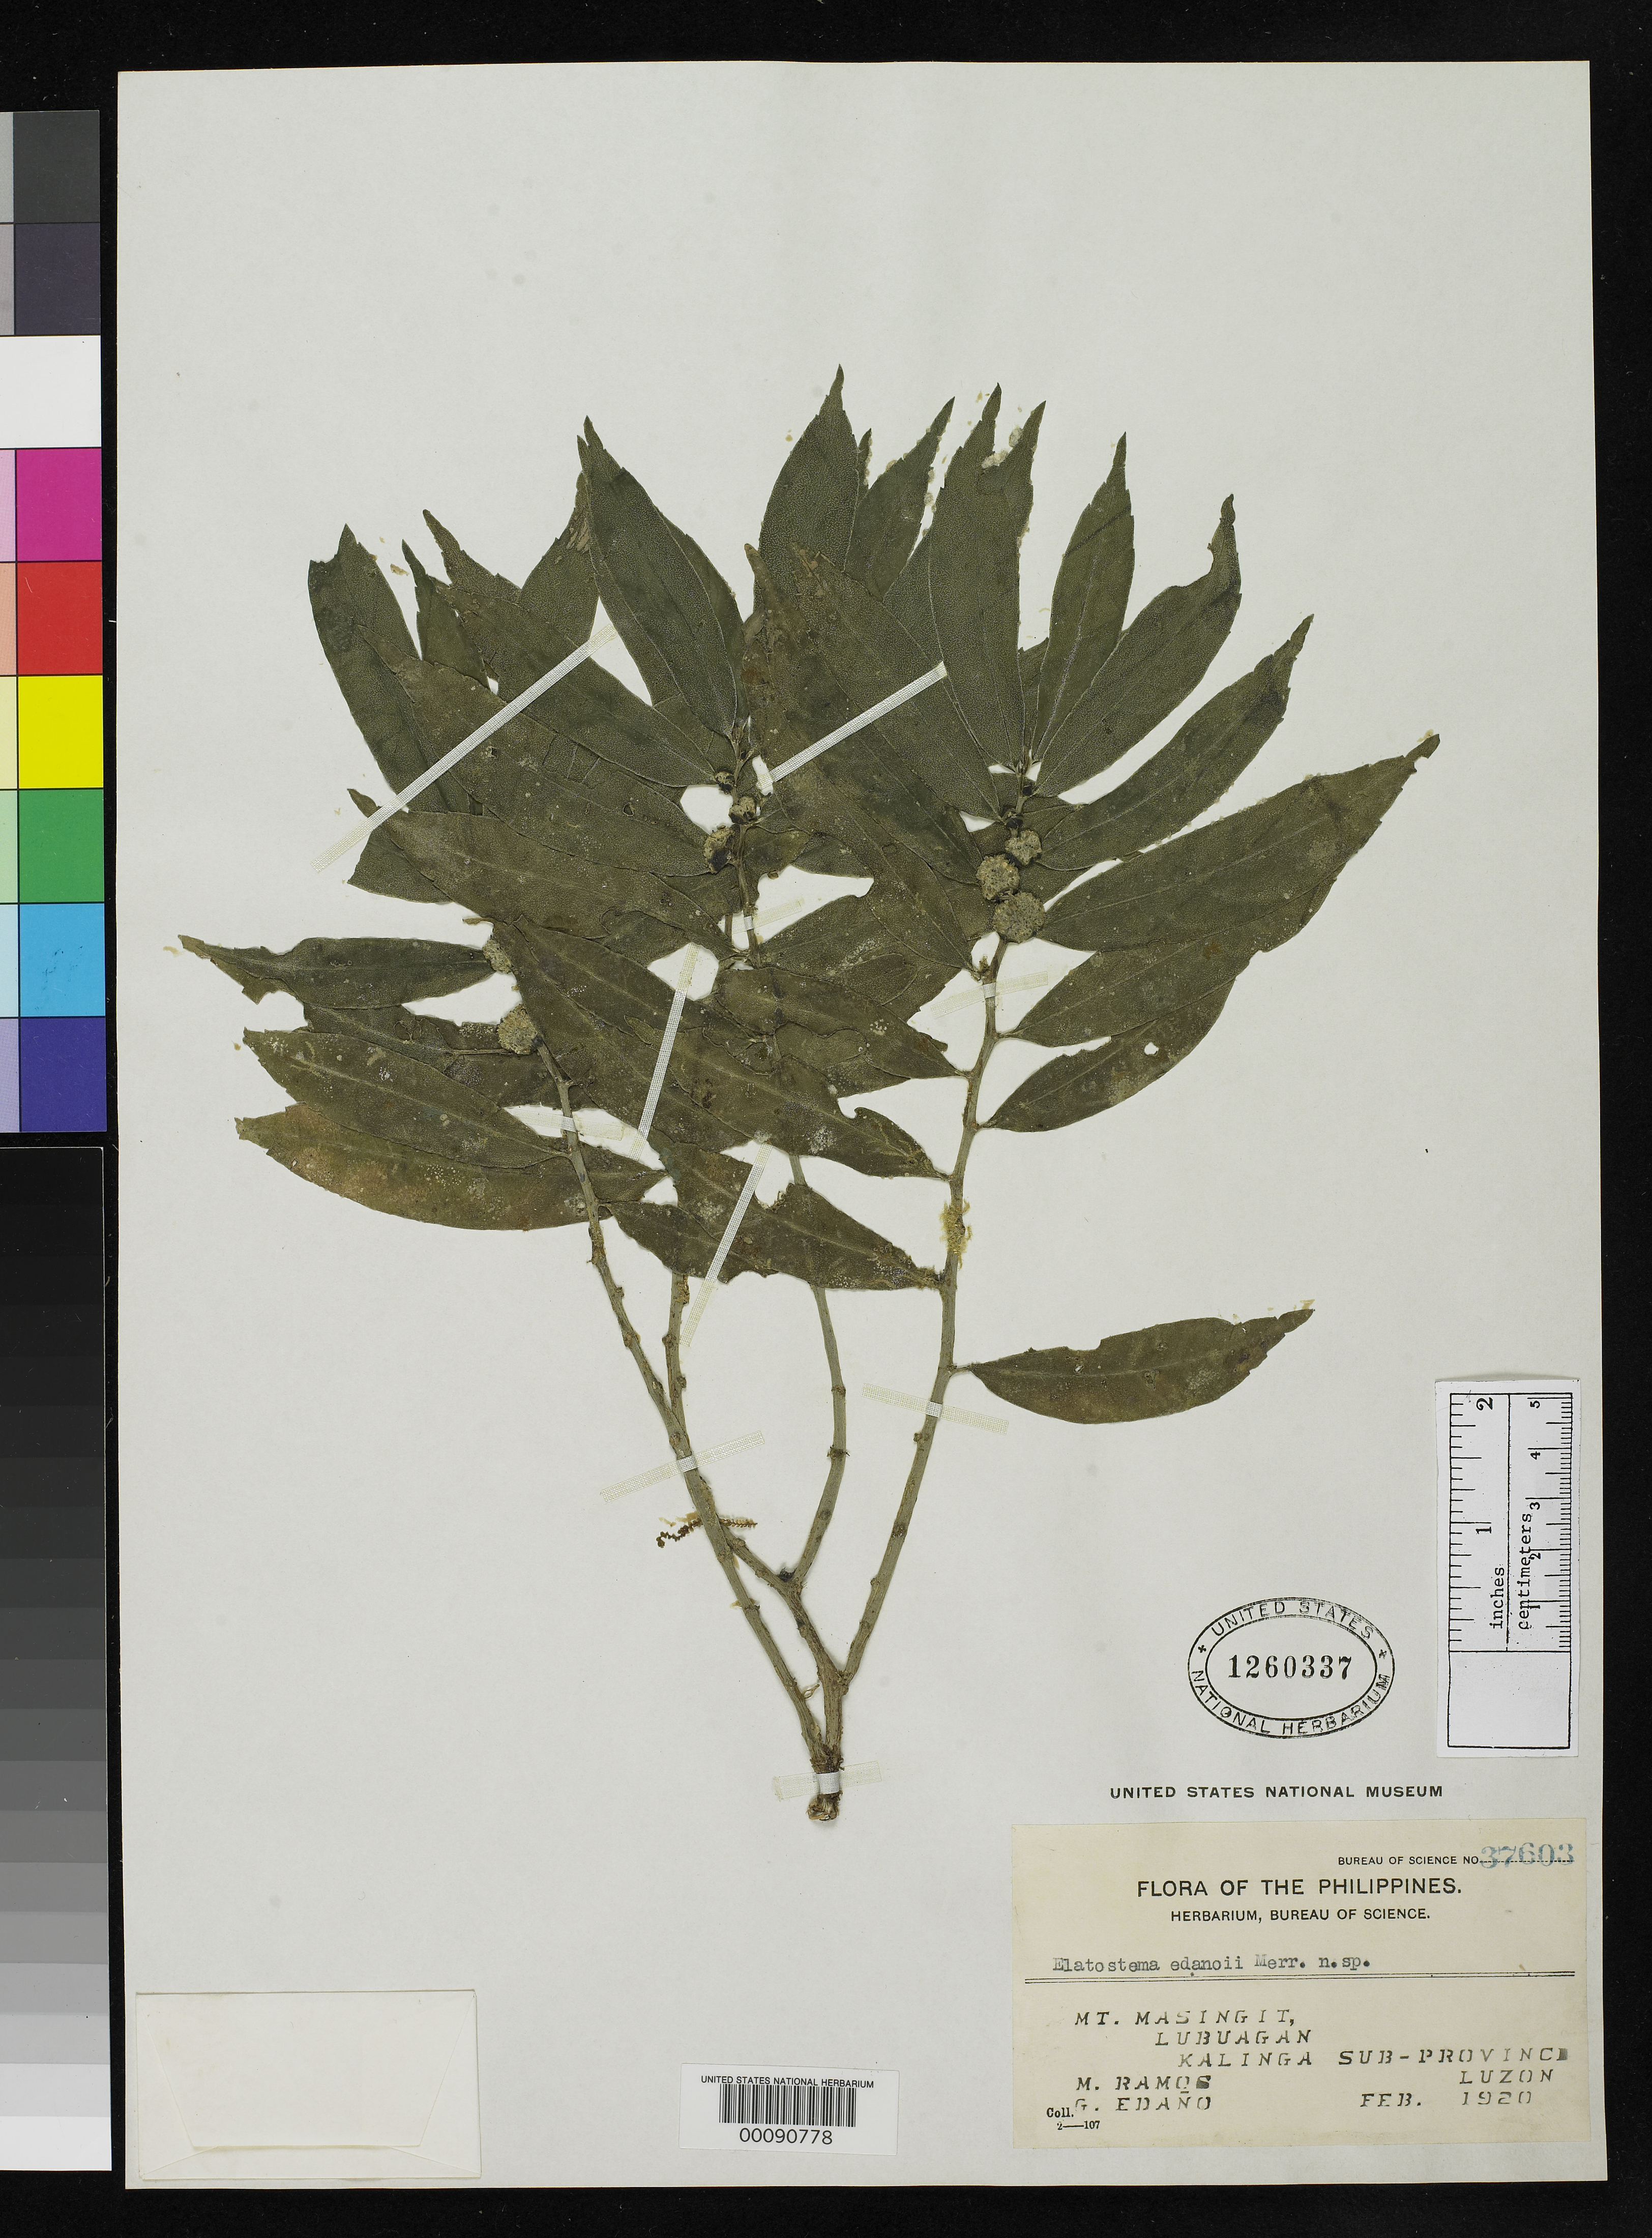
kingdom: Plantae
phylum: Tracheophyta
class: Magnoliopsida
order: Rosales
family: Urticaceae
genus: Elatostema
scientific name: Elatostema edanoii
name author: Merr.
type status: Isotype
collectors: M. Ramos & G. E. Edaño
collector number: Bur. Sci. 37603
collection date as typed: Feb 1920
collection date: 1920-02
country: Philippines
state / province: Cordillera (Administrative Region)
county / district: Apayao / Kalinga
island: Luzon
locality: Mt. Masingit, Lubuagan.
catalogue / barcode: US 1260337